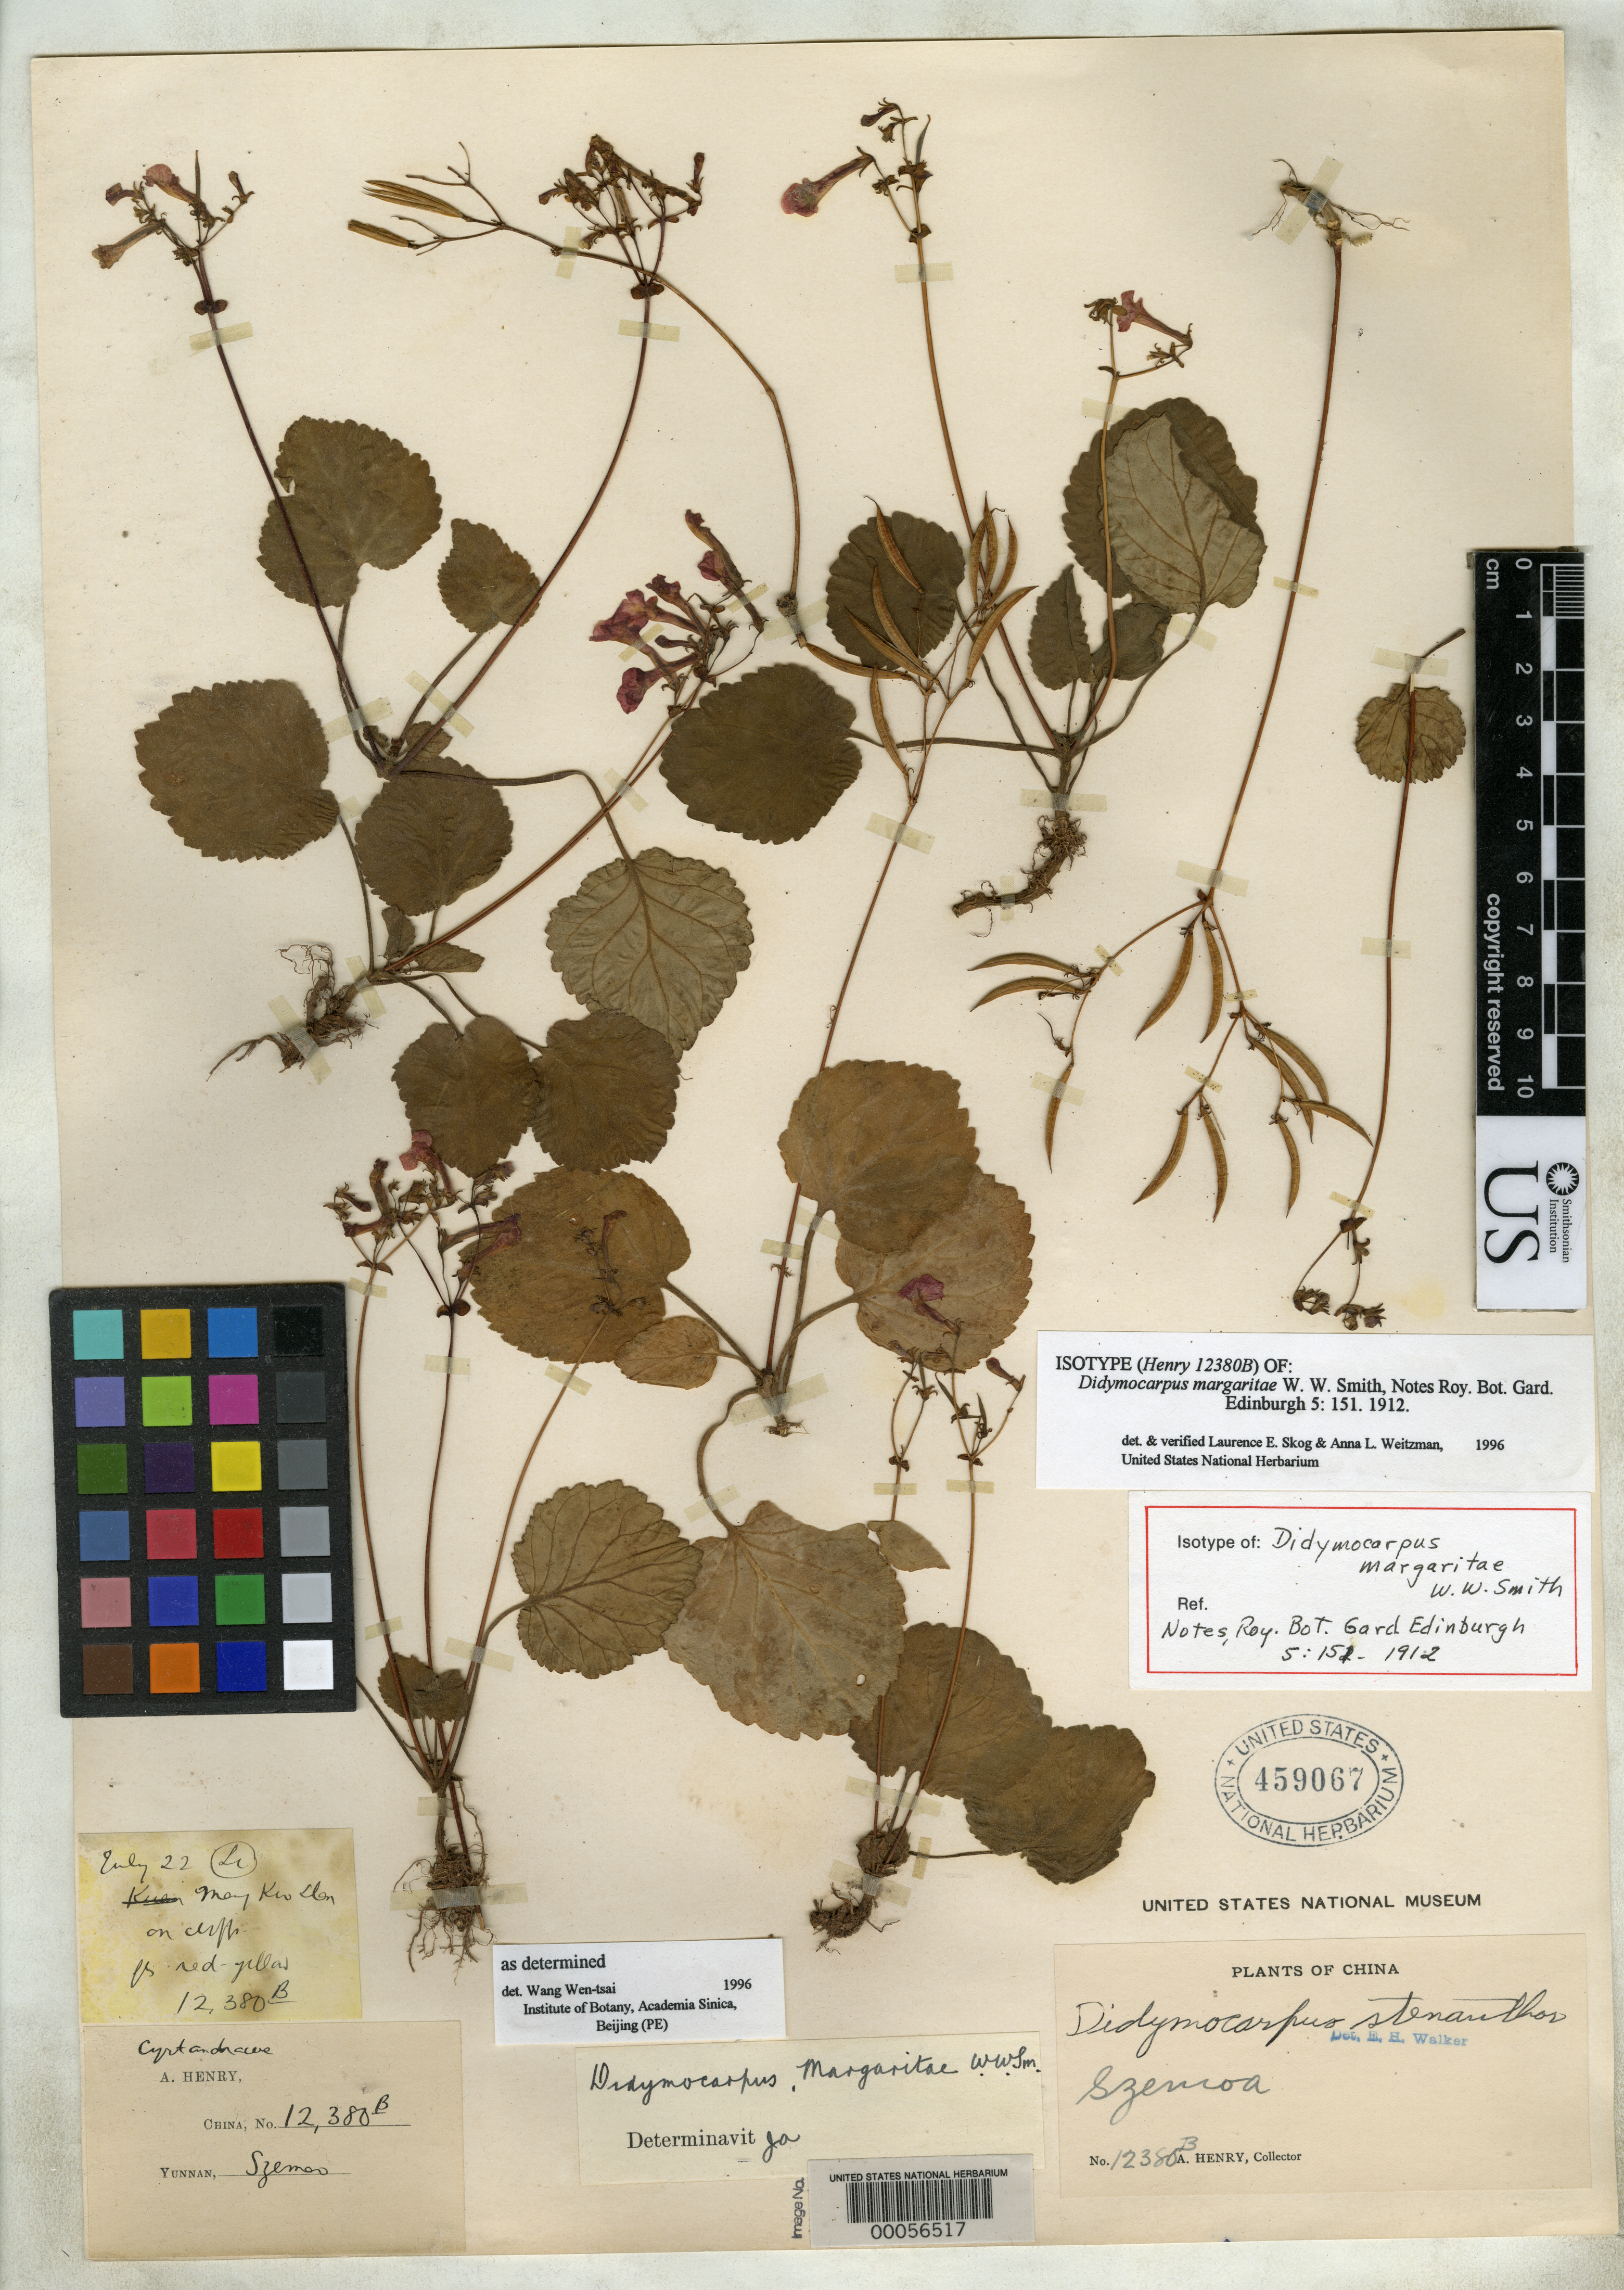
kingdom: Plantae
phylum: Tracheophyta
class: Magnoliopsida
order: Lamiales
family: Gesneriaceae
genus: Didymocarpus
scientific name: Didymocarpus margaritae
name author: W.W. Sm.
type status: Isotype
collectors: A. Henry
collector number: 12380 B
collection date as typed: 22 Jul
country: China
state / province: Yunnan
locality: Szemoa.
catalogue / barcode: US 459067